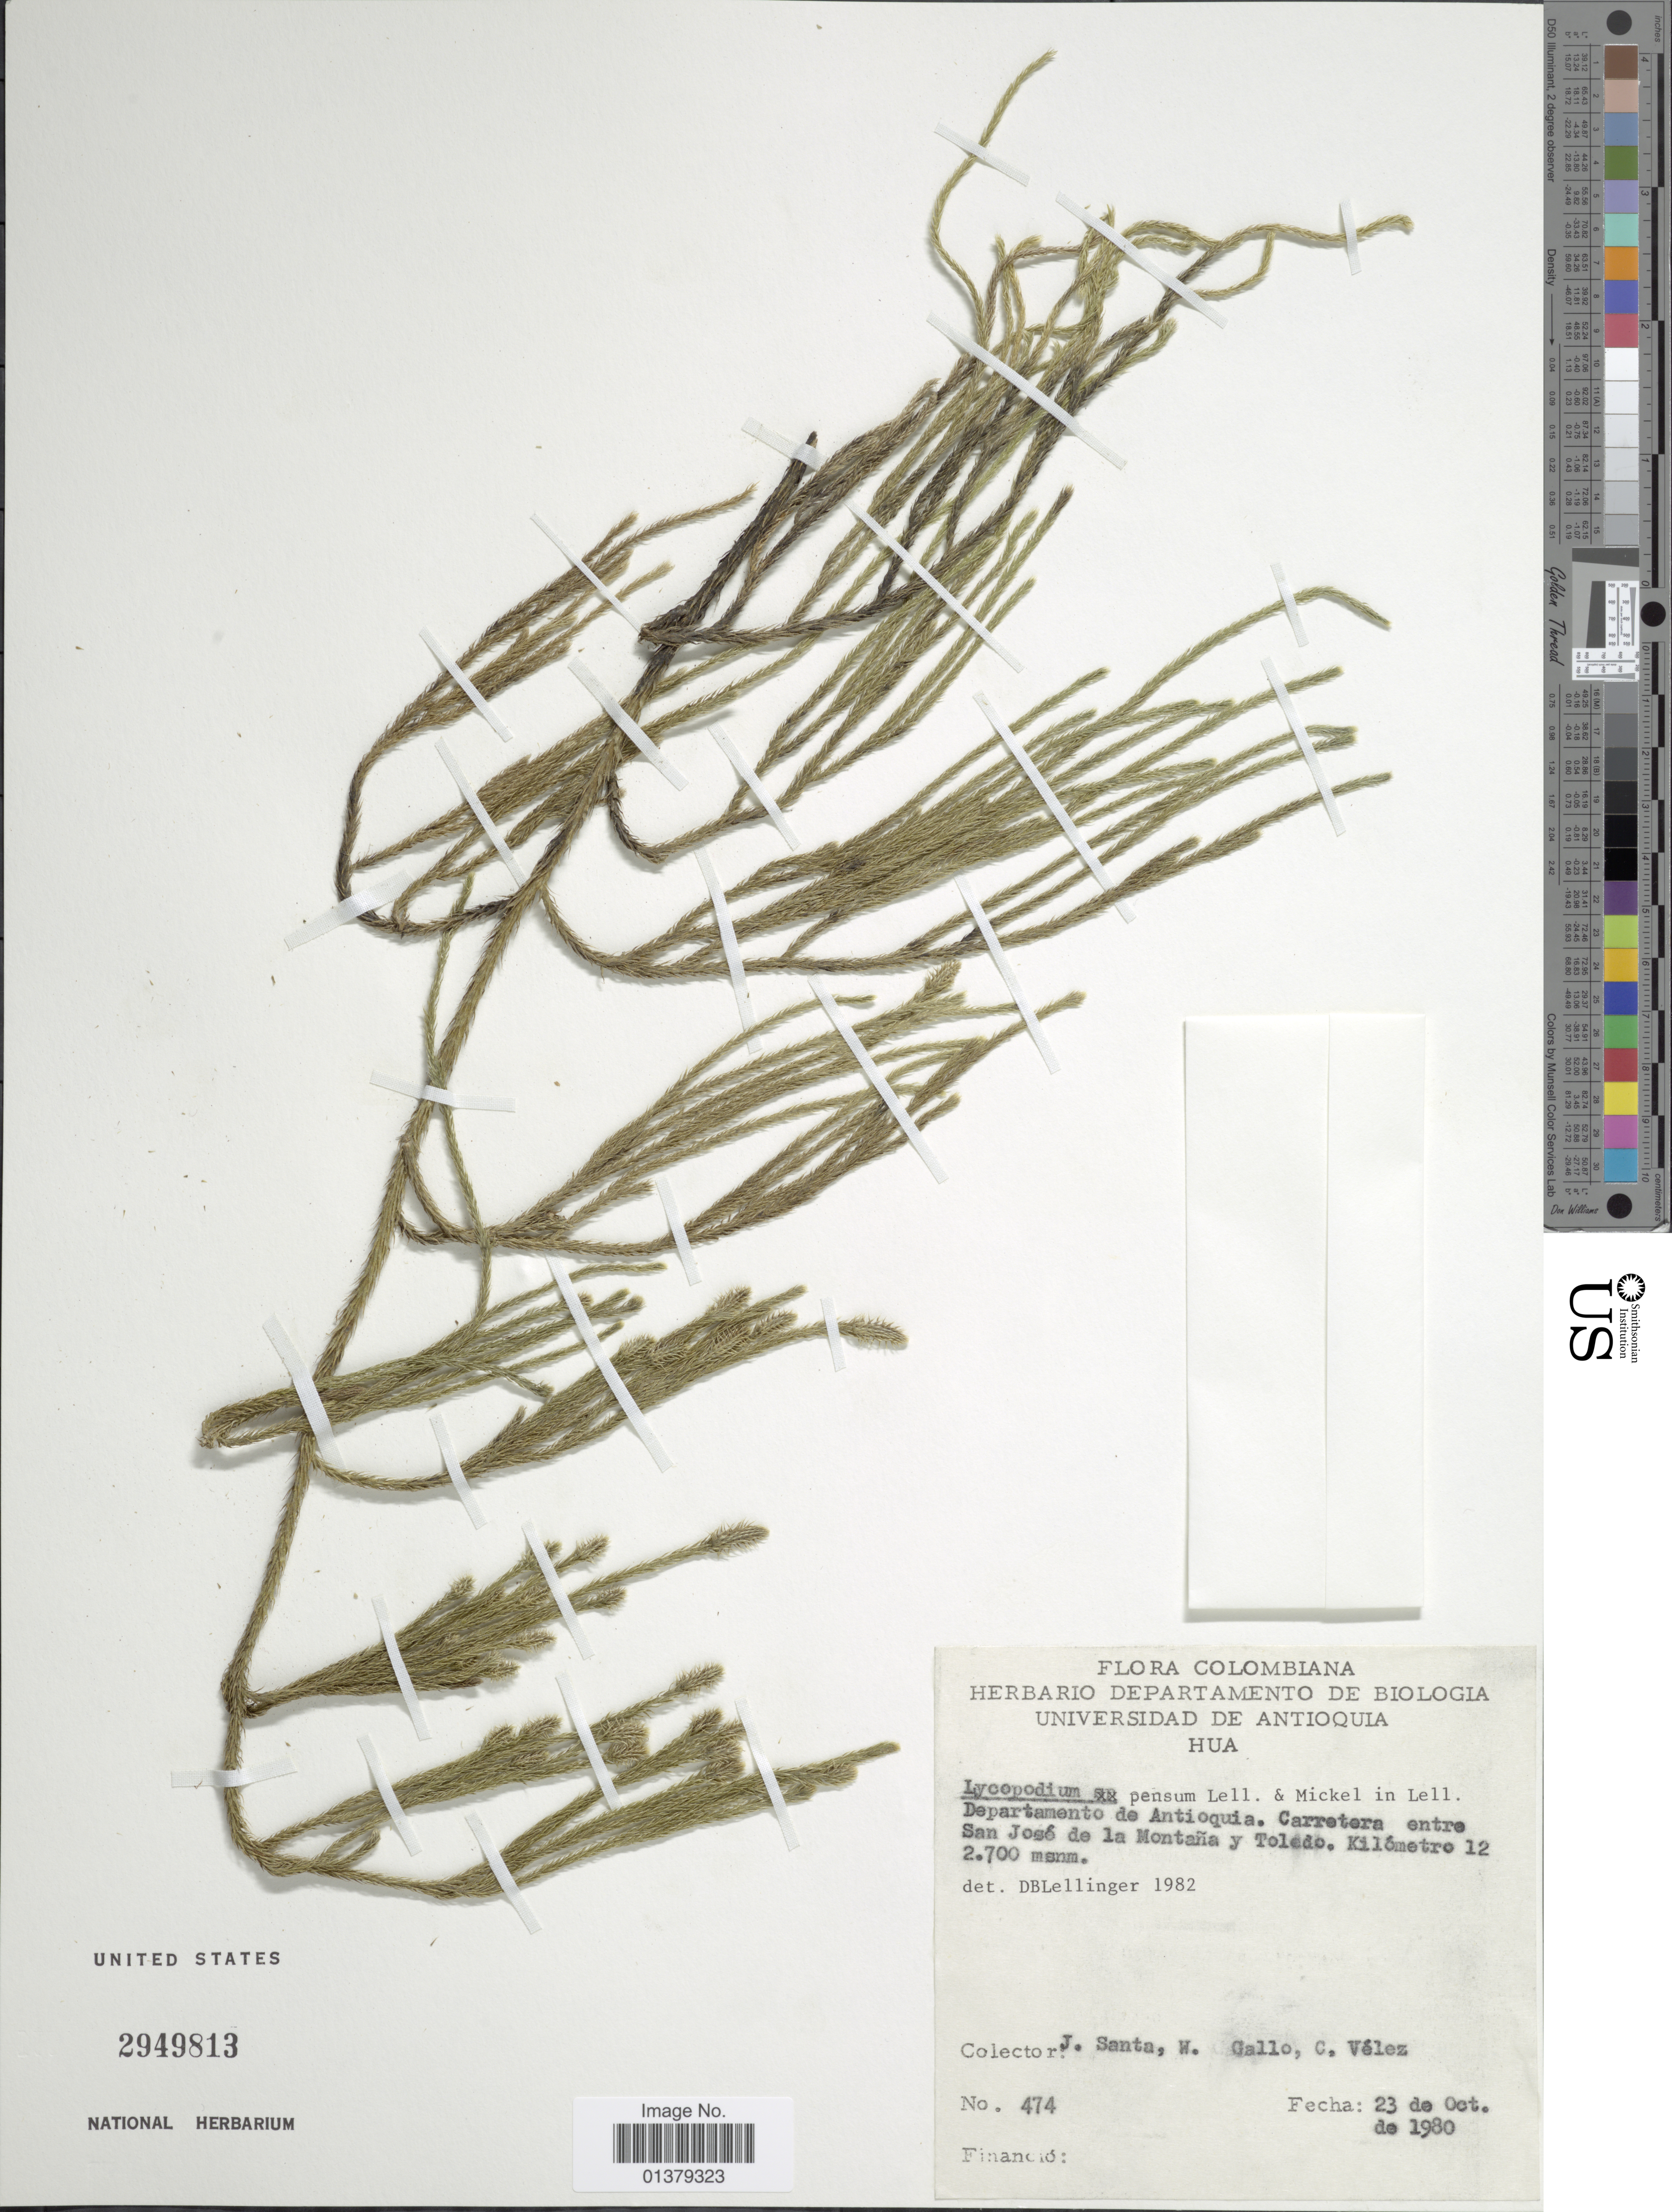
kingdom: Plantae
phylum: Tracheophyta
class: Lycopodiopsida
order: Lycopodiales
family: Lycopodiaceae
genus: Palhinhaea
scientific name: Palhinhaea riofrioi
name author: (Sodiro) Holub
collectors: J. Santa, W. Gallo & C. Velez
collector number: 474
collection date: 1980-10-23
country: Colombia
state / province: Antioquia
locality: Carretera entre San José de la Montaña y Toledo, Kilometro 12.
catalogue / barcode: US 2949813